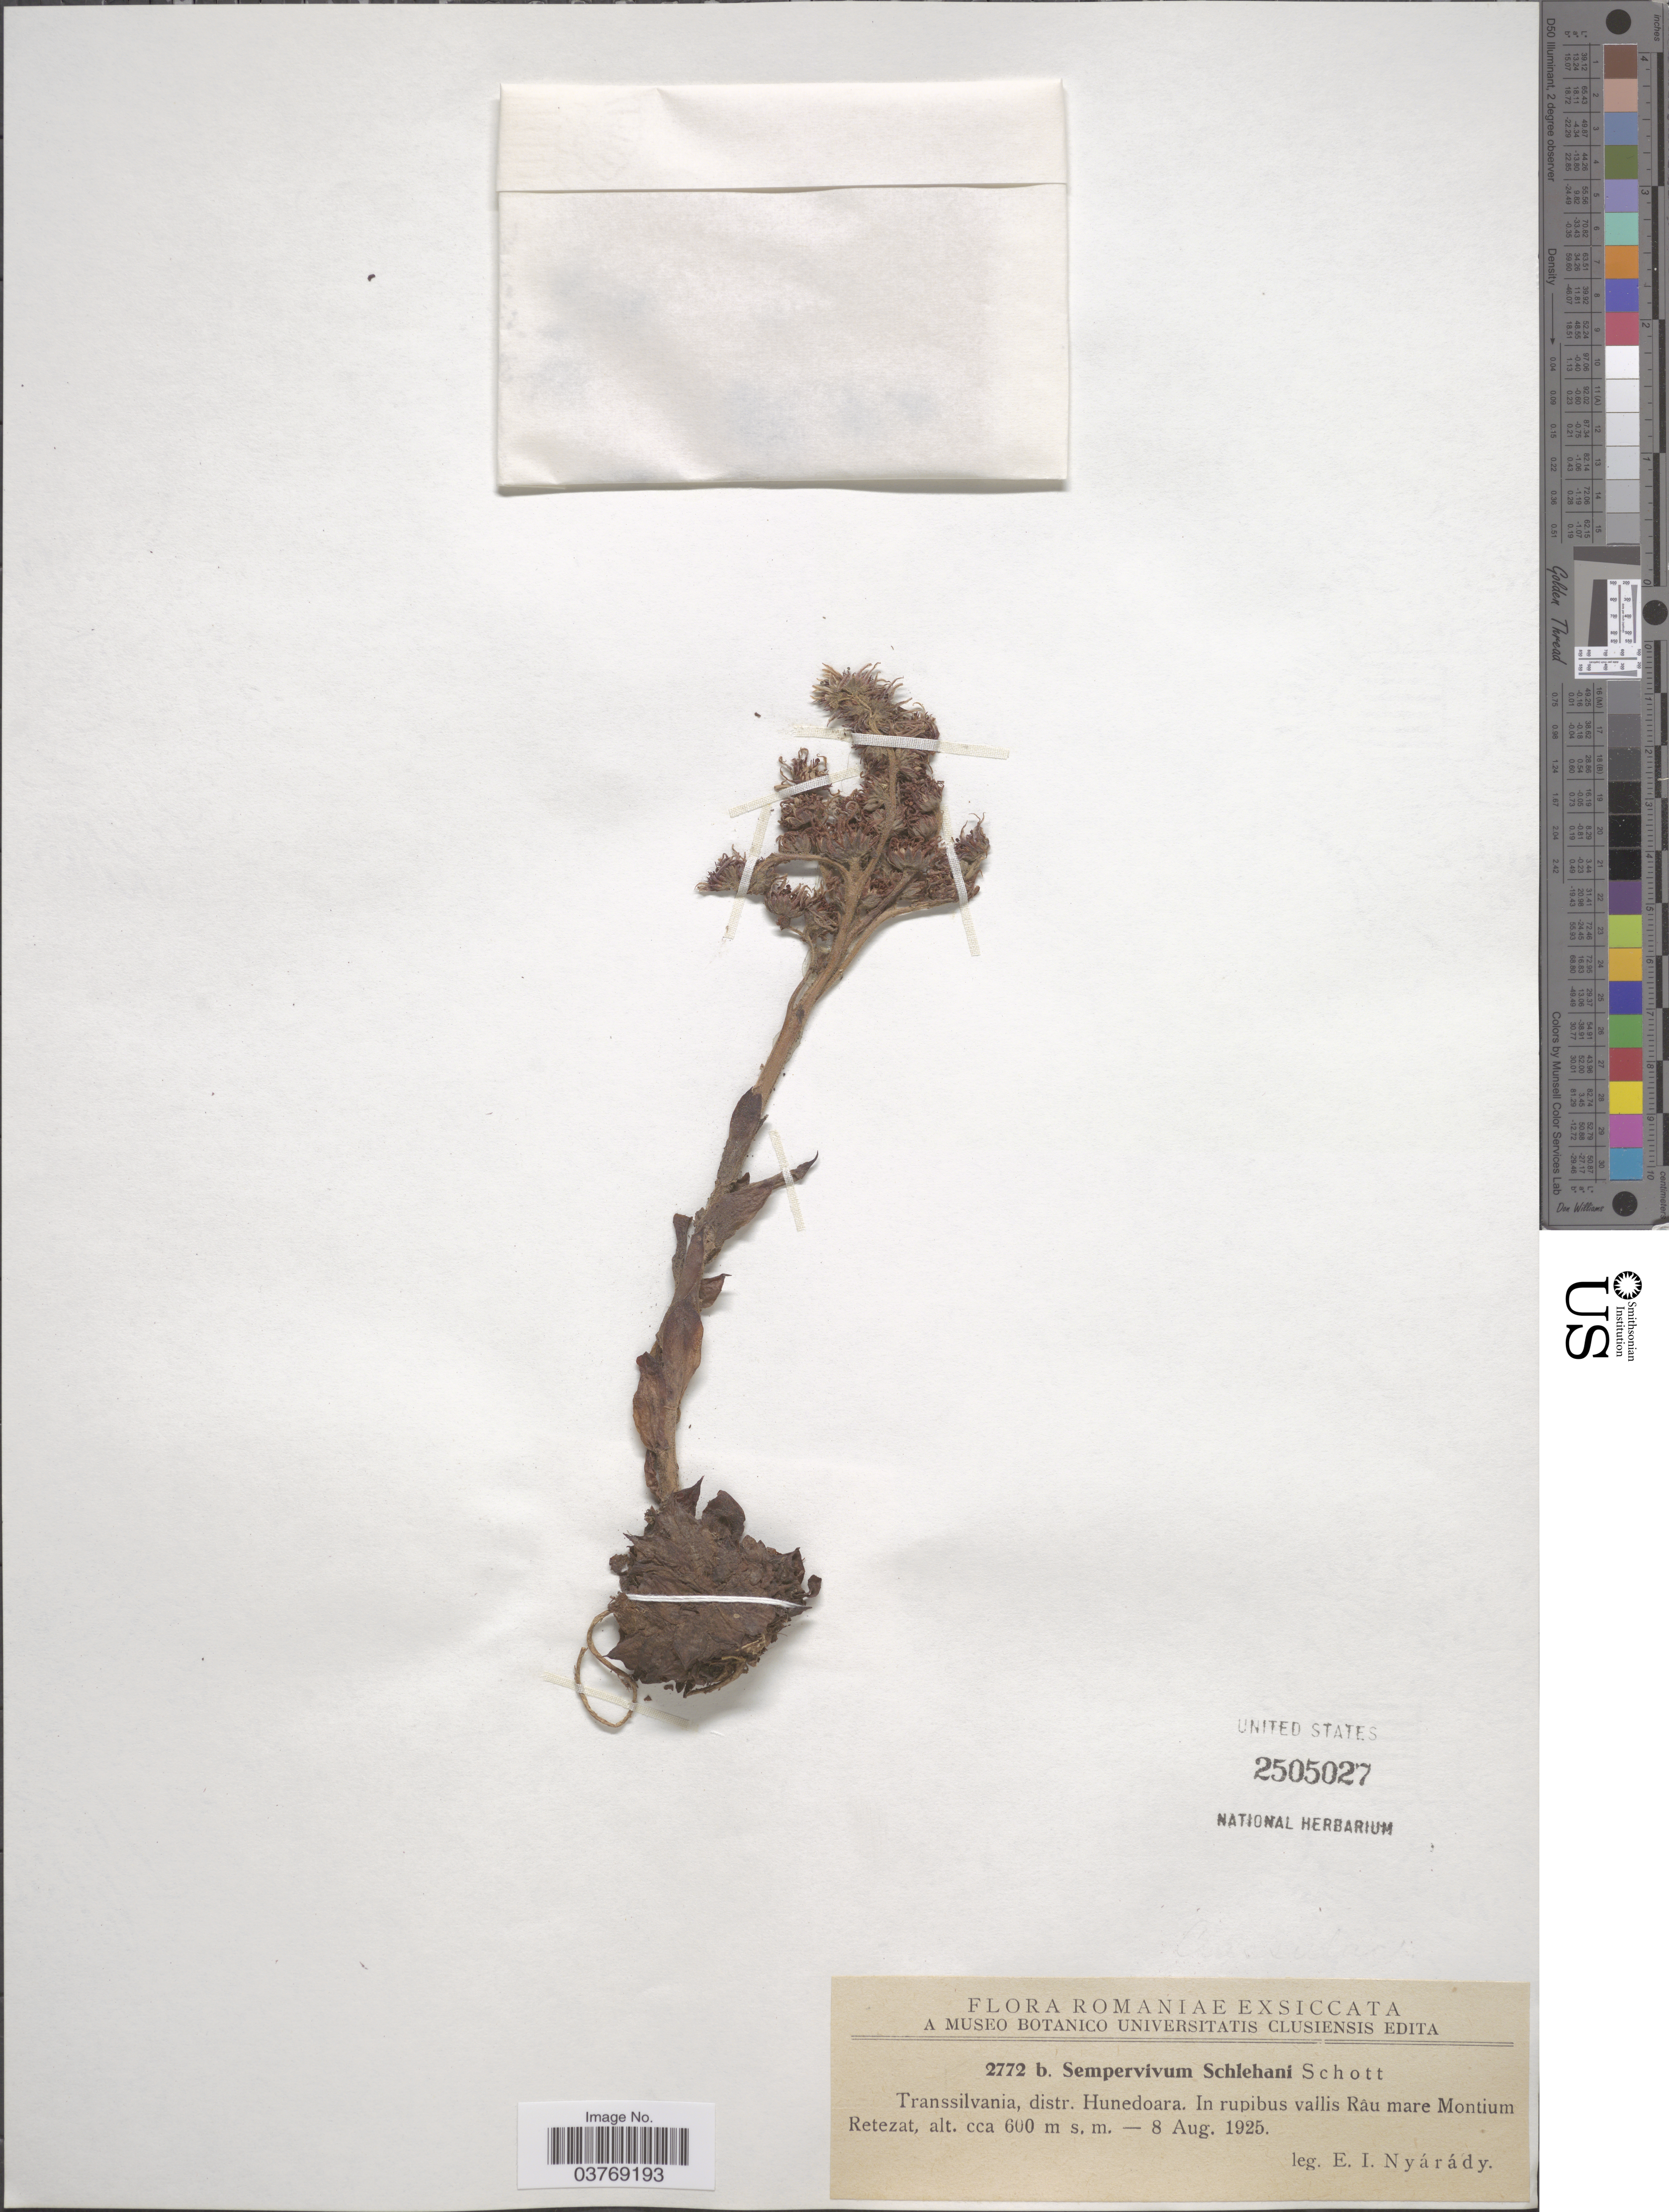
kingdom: Plantae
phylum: Tracheophyta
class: Magnoliopsida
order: Saxifragales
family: Crassulaceae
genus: Sempervivum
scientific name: Sempervivum schlehanii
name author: Schott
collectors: E. Nyarady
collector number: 2772b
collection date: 1925-08-08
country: Romania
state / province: Hunedoara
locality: Transsilvania, distr. Hunedoara. In rupibus vallis Râu mare Montium Retezat.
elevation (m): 600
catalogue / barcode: US 2505027